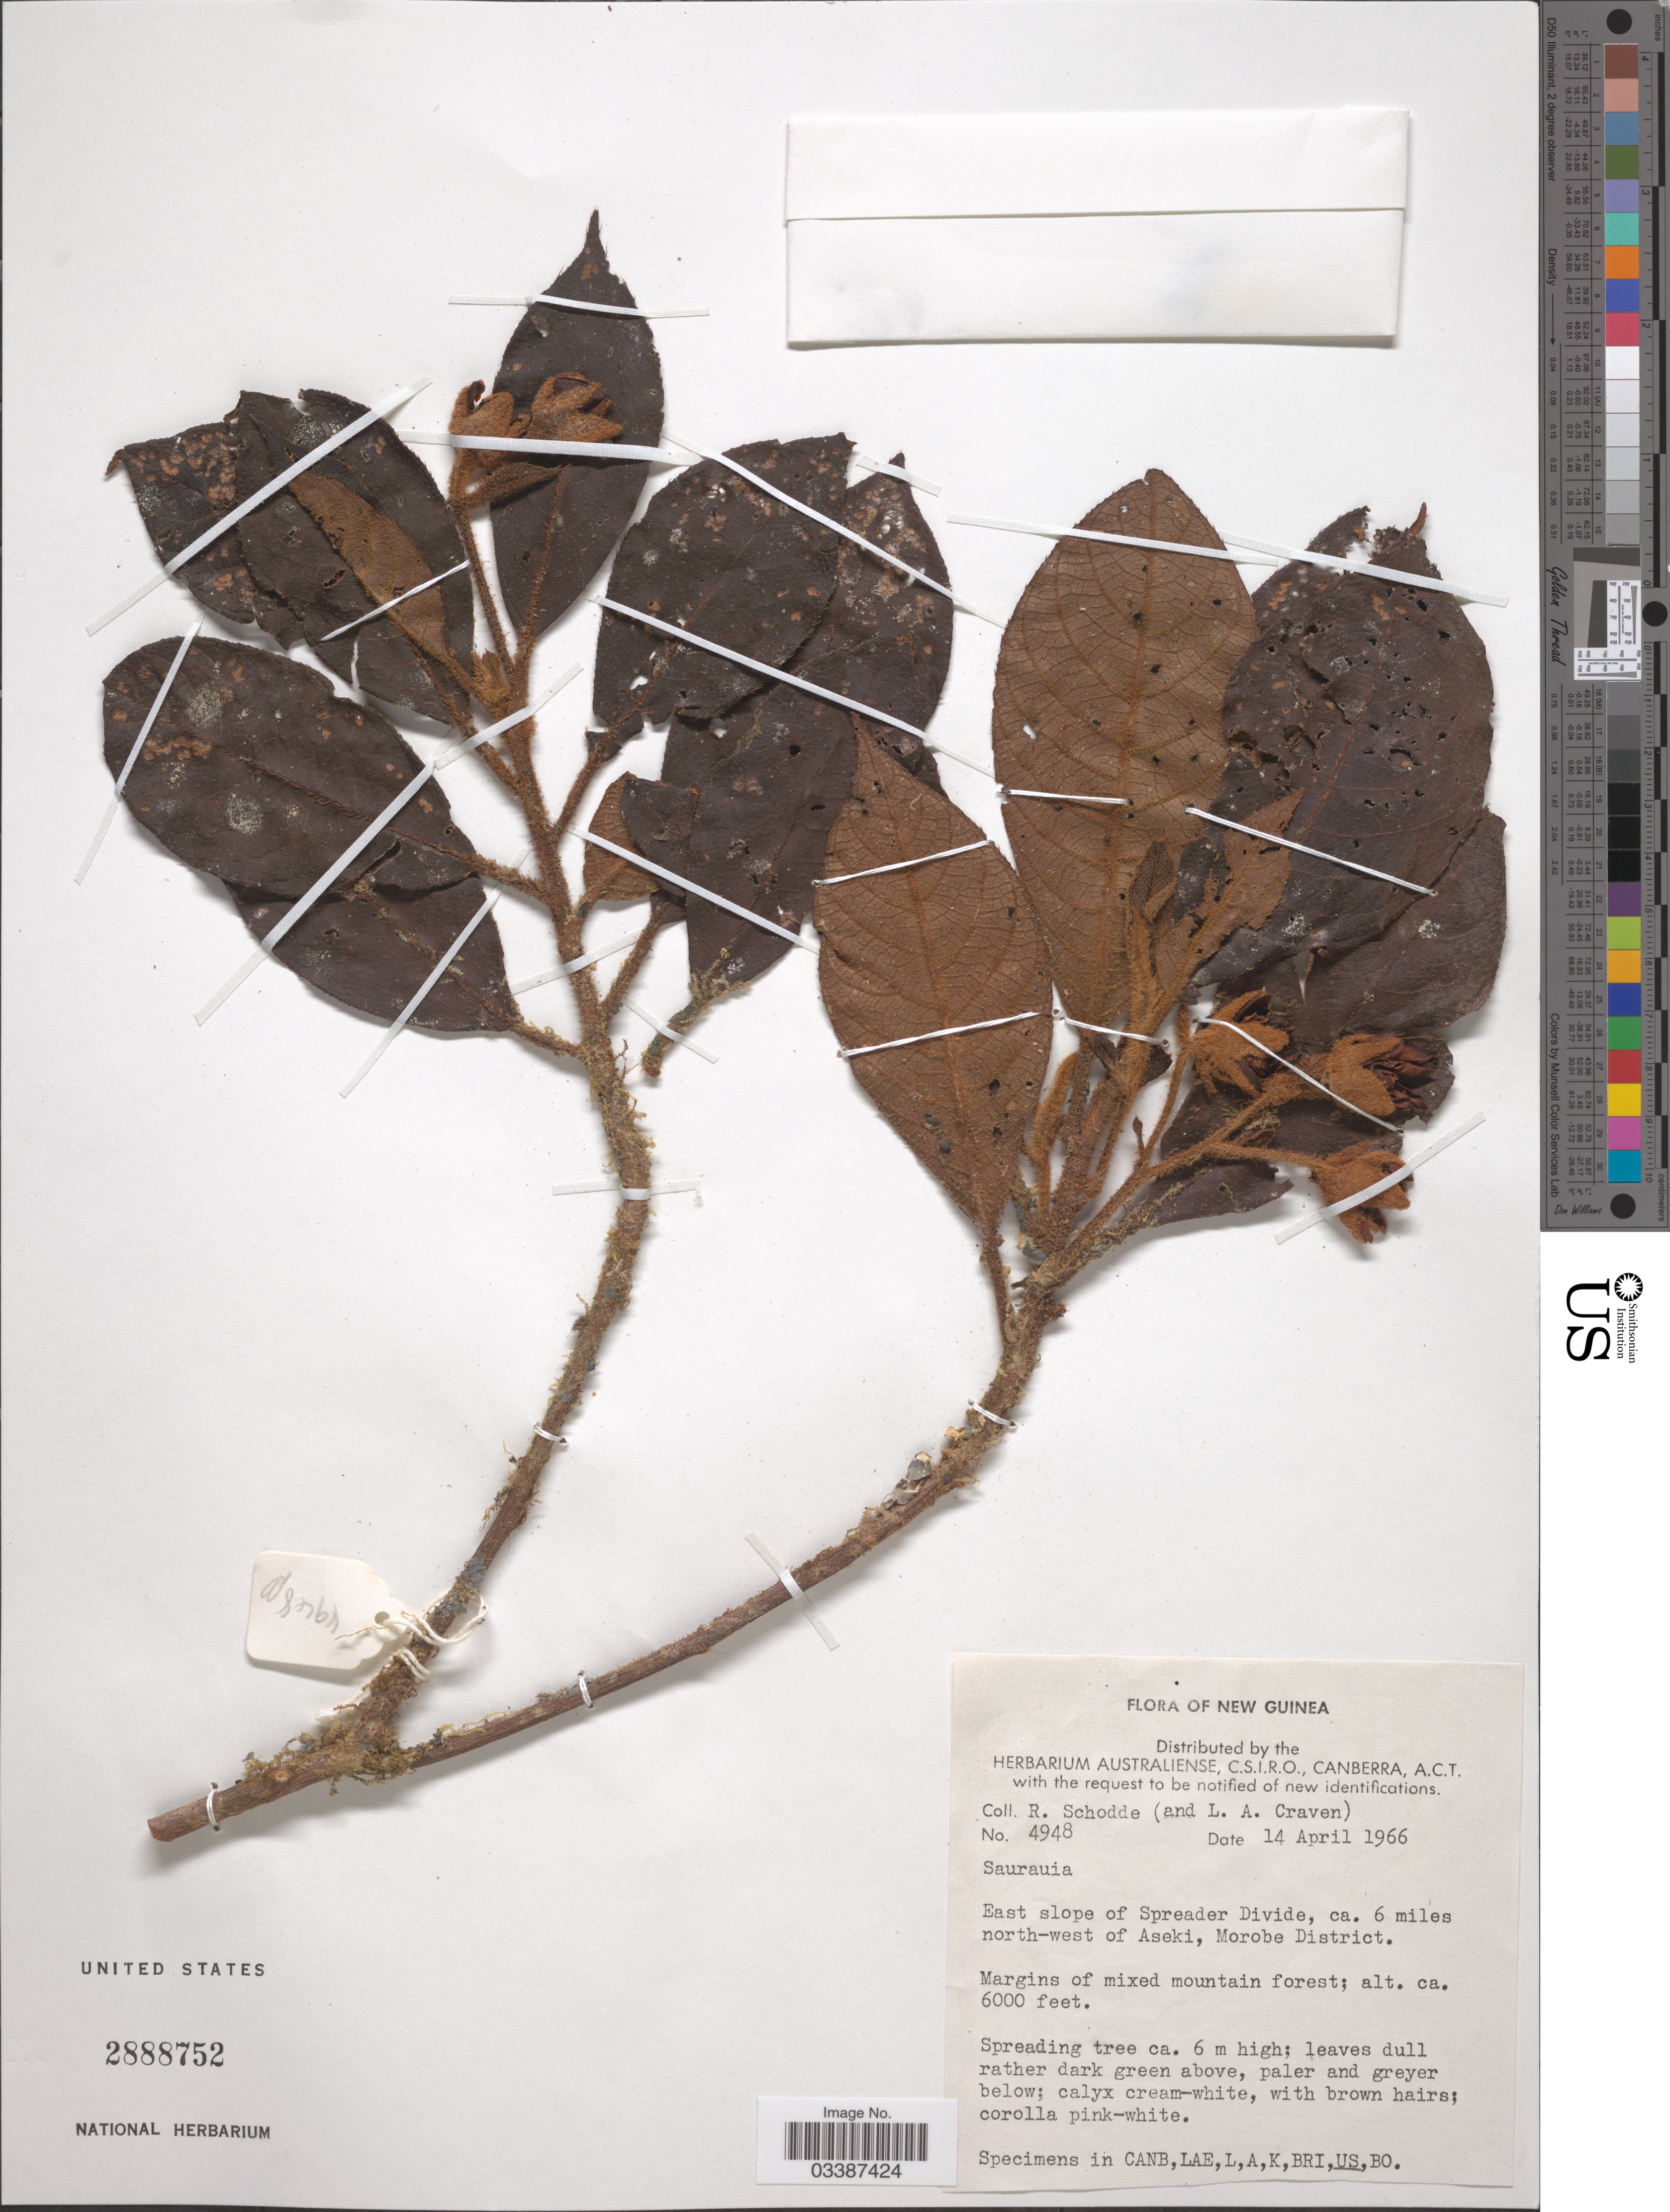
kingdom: Plantae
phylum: Tracheophyta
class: Magnoliopsida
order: Ericales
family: Actinidiaceae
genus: Saurauia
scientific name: Saurauia sp.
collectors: R. Schodde & L. A. Craven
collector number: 4948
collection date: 1966-04-14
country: Papua New Guinea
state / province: Morobe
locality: New Guinea. East slope of Spreader Divide, ca. 6 miles north-west of Aseki, Morobe District.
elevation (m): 1829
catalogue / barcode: US 2888752